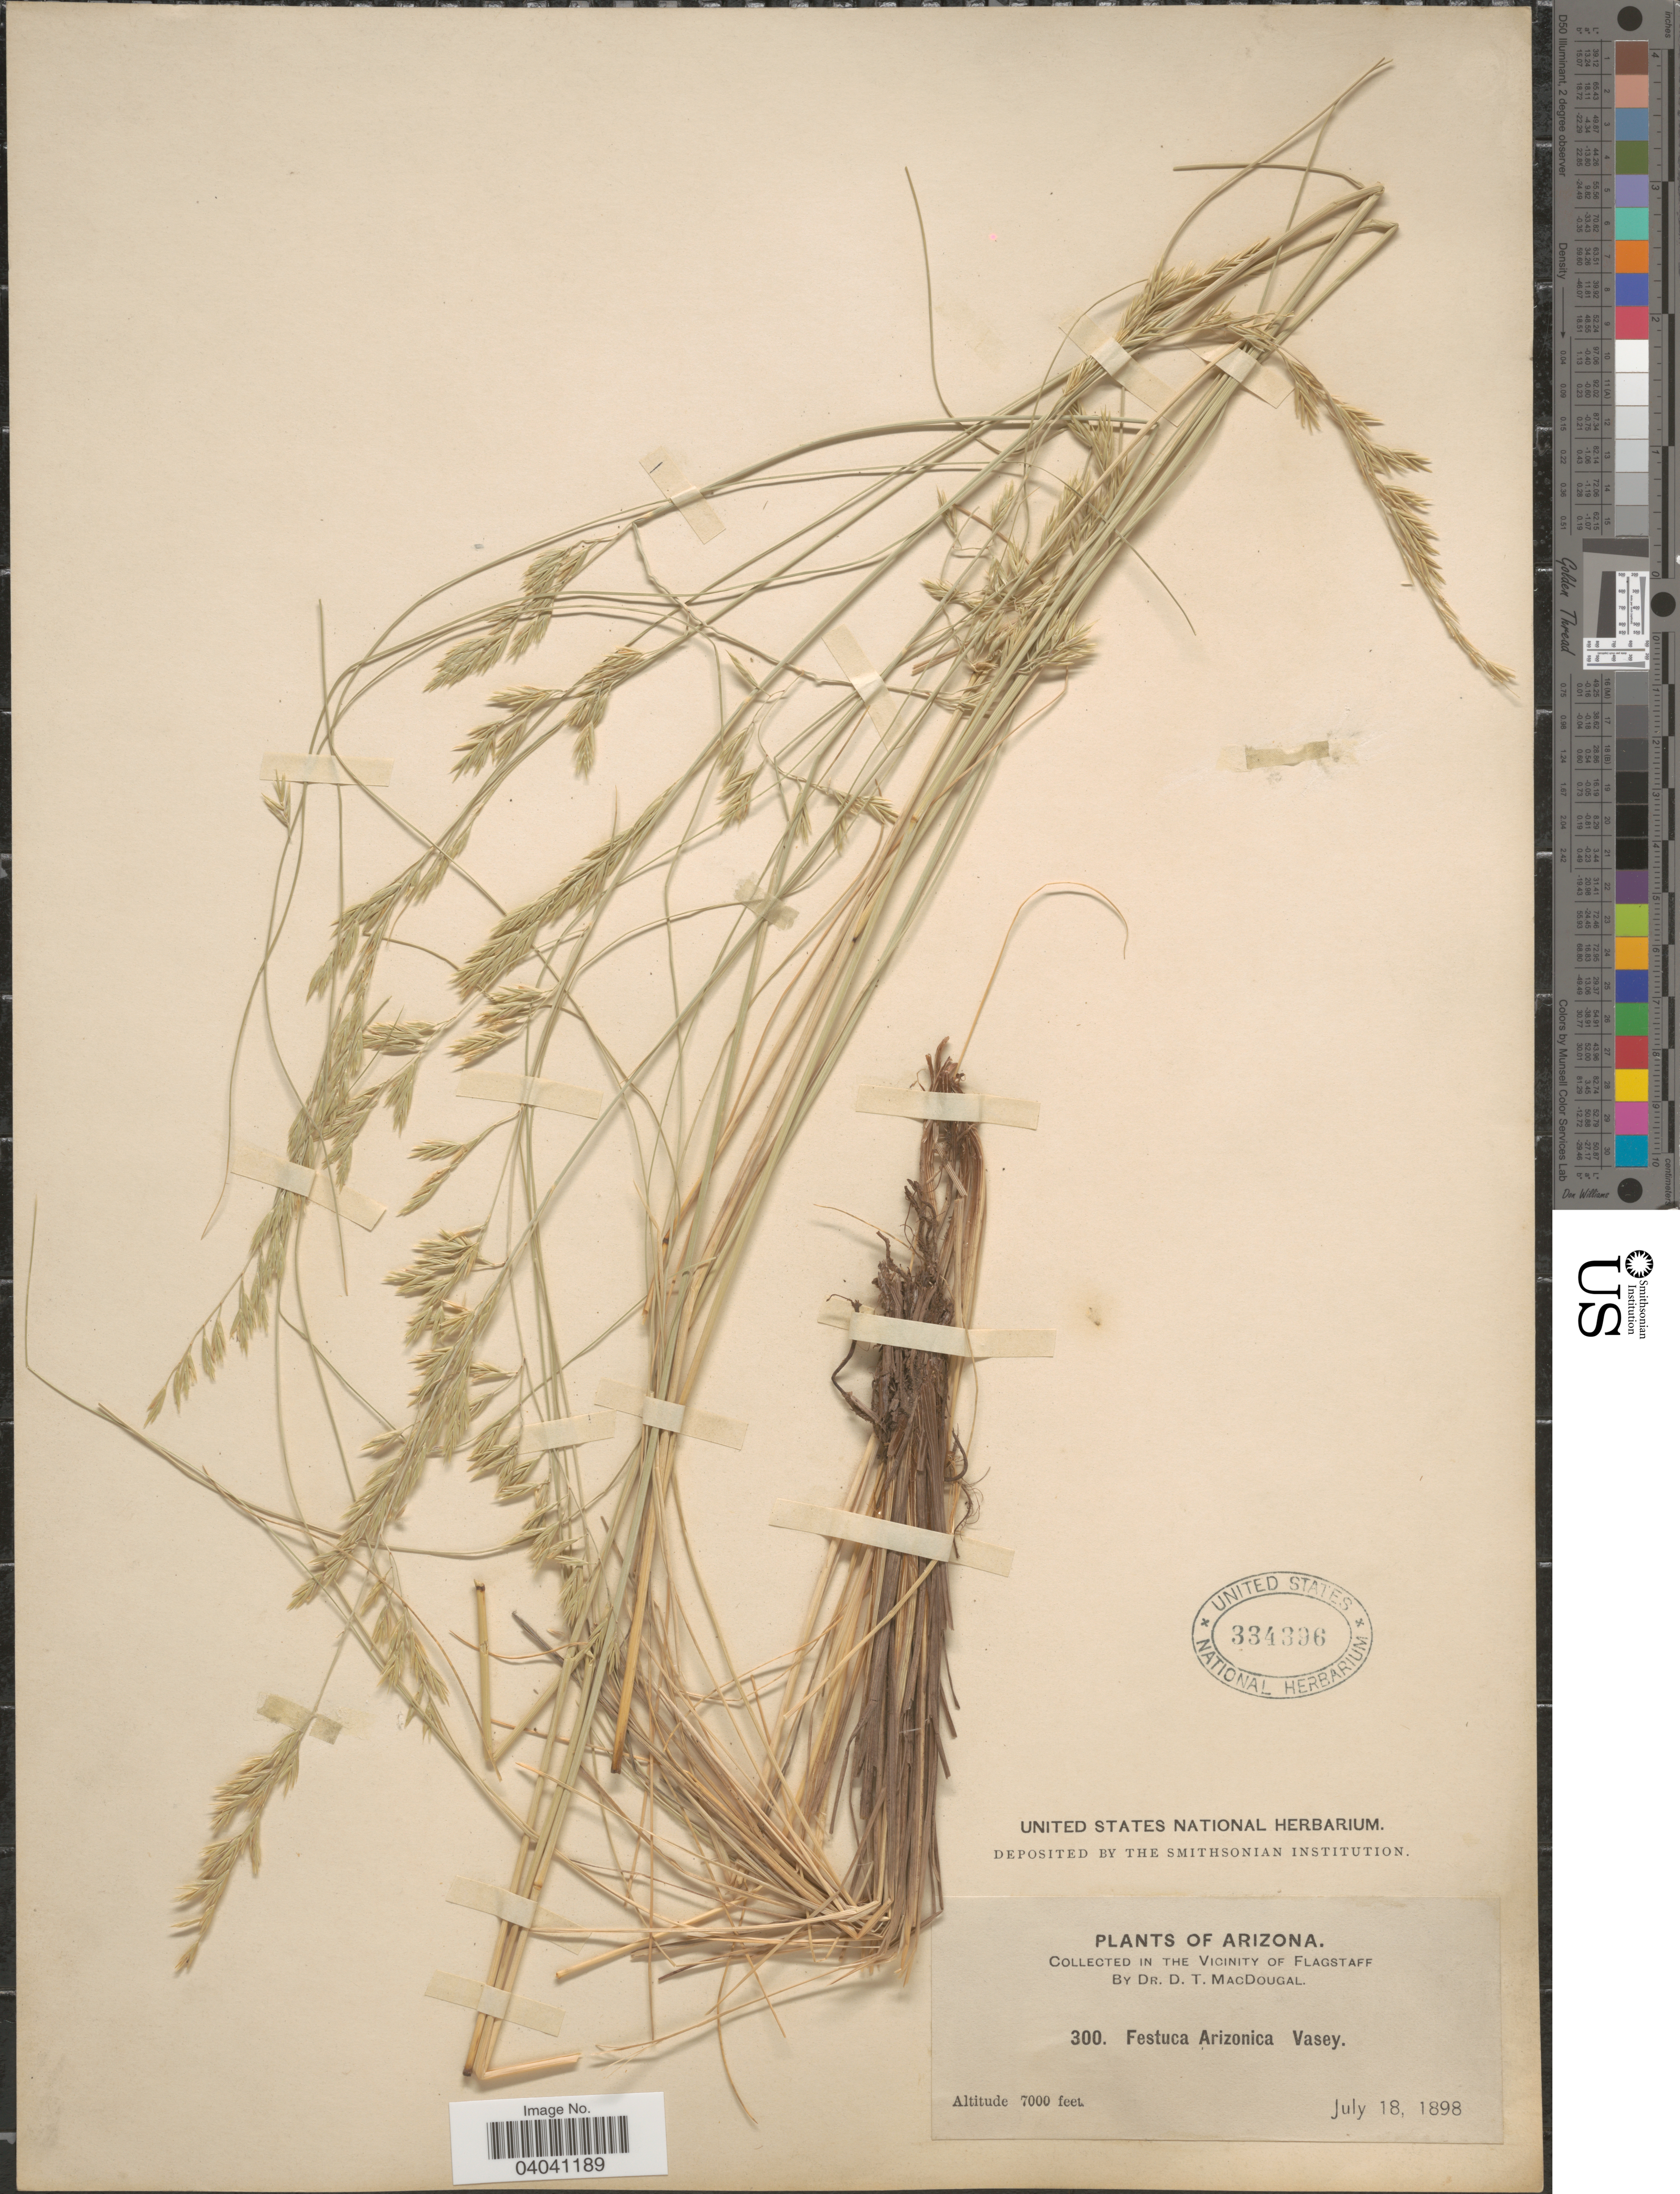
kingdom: Plantae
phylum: Tracheophyta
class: Liliopsida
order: Poales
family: Poaceae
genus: Festuca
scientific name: Festuca arizonica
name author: Vasey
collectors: D. T. MacDougal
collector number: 300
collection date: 1898-07-18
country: United States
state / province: Arizona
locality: Vicinity of Flagstaff.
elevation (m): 2134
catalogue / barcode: US 334396